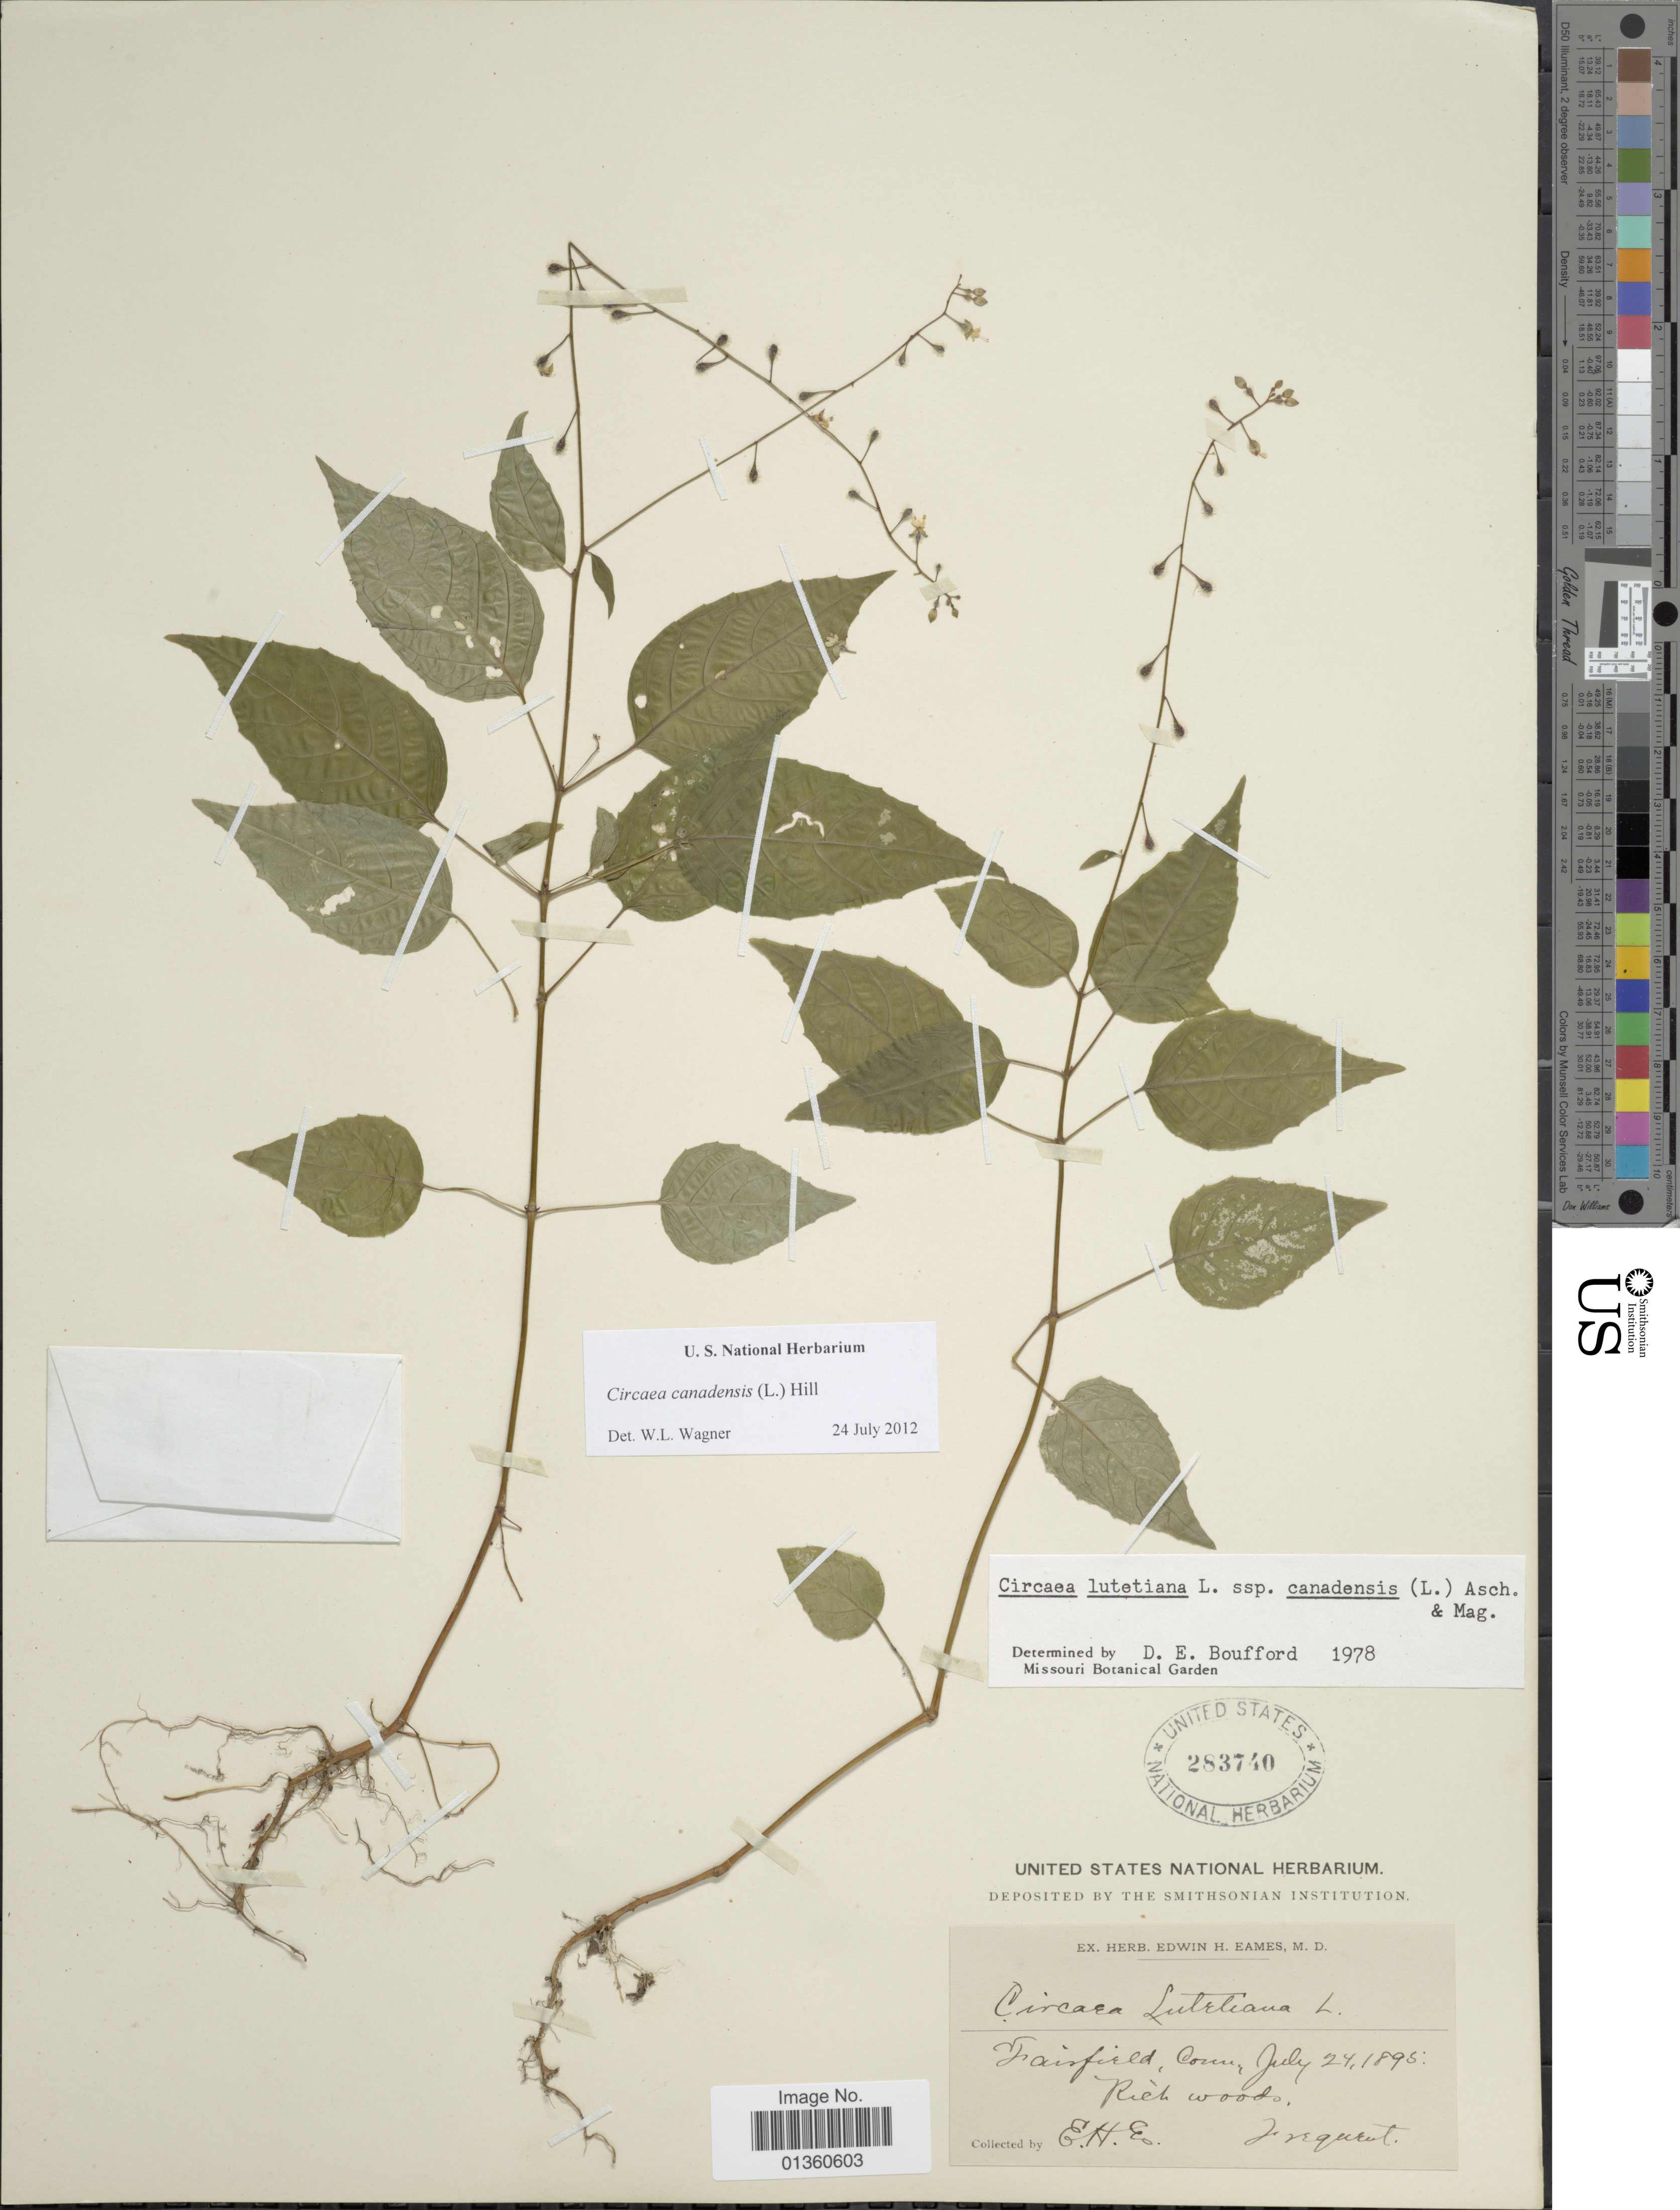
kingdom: Plantae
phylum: Tracheophyta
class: Magnoliopsida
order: Myrtales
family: Onagraceae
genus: Circaea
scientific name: Circaea canadensis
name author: (L.) Hill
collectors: E. H. Eames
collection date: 1895-07-24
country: United States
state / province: Connecticut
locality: Fairfield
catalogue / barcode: US 283740